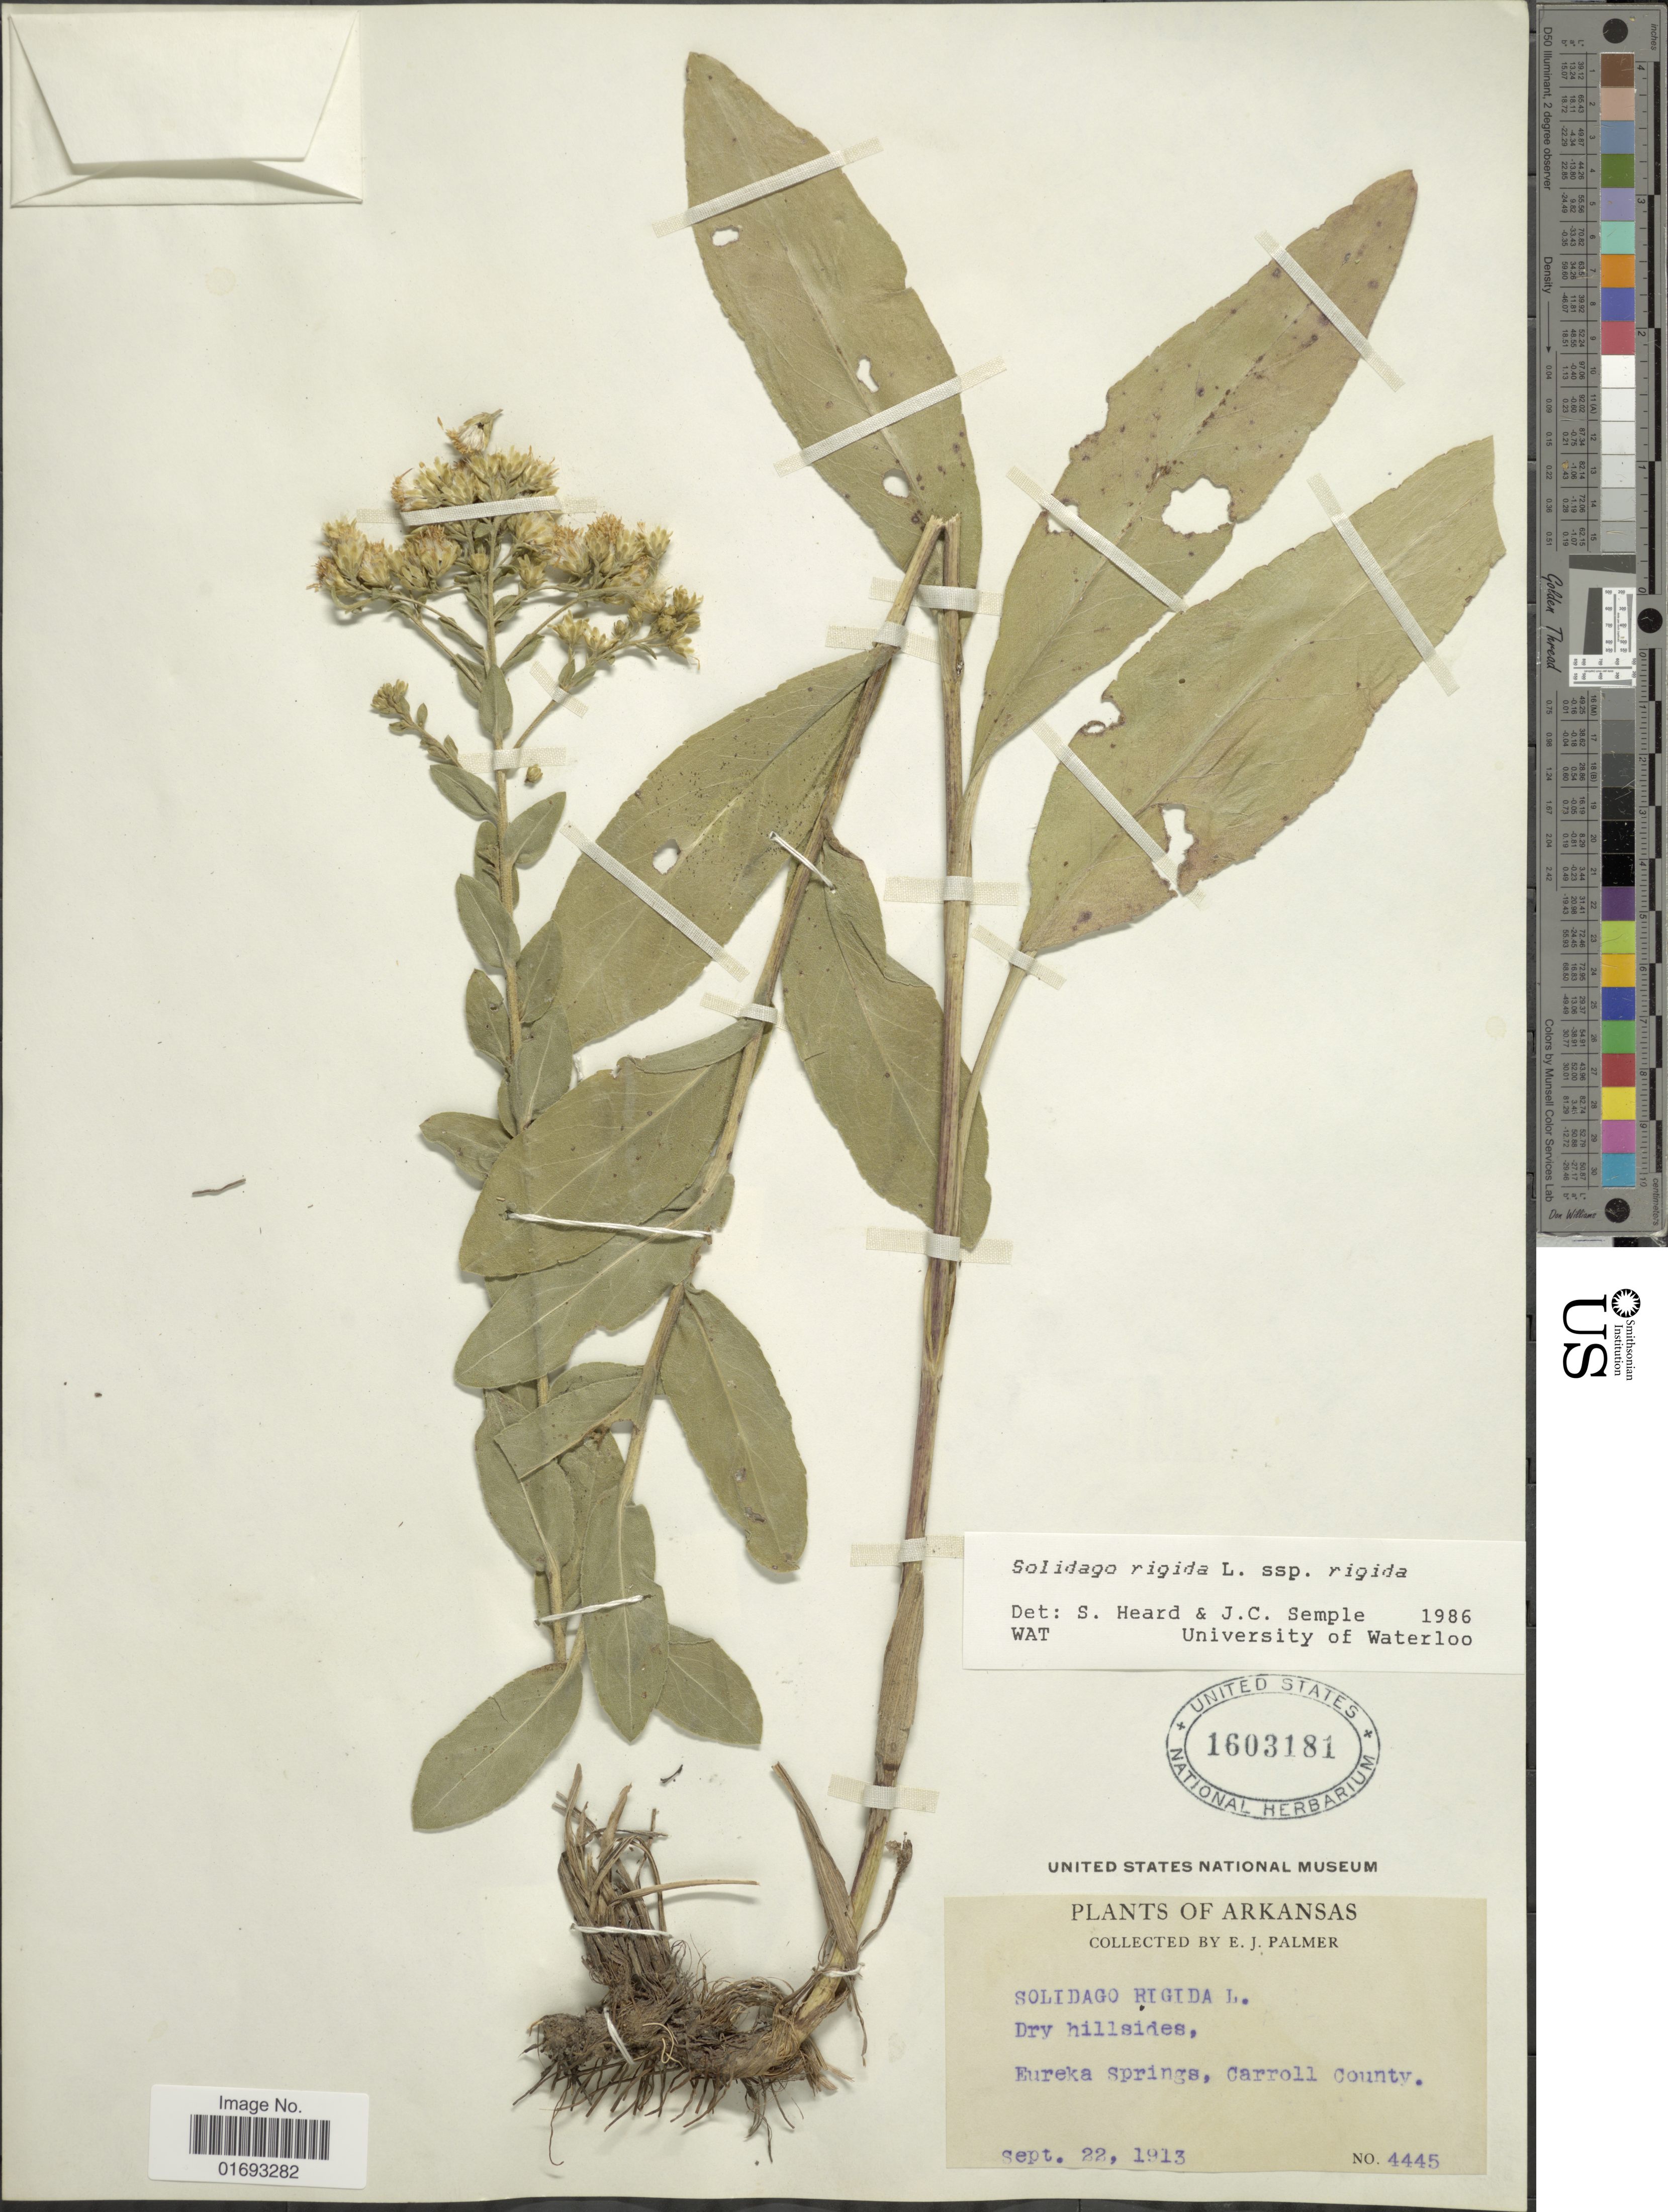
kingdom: Plantae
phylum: Tracheophyta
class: Magnoliopsida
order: Asterales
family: Asteraceae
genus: Oligoneuron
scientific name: Oligoneuron rigidum var. rigidum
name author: (L.) Small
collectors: E. J. Palmer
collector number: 4445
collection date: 1913-09-22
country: United States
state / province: Arkansas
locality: Dry hillsides, Eureka Springs, Carroll County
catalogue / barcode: US 1603181